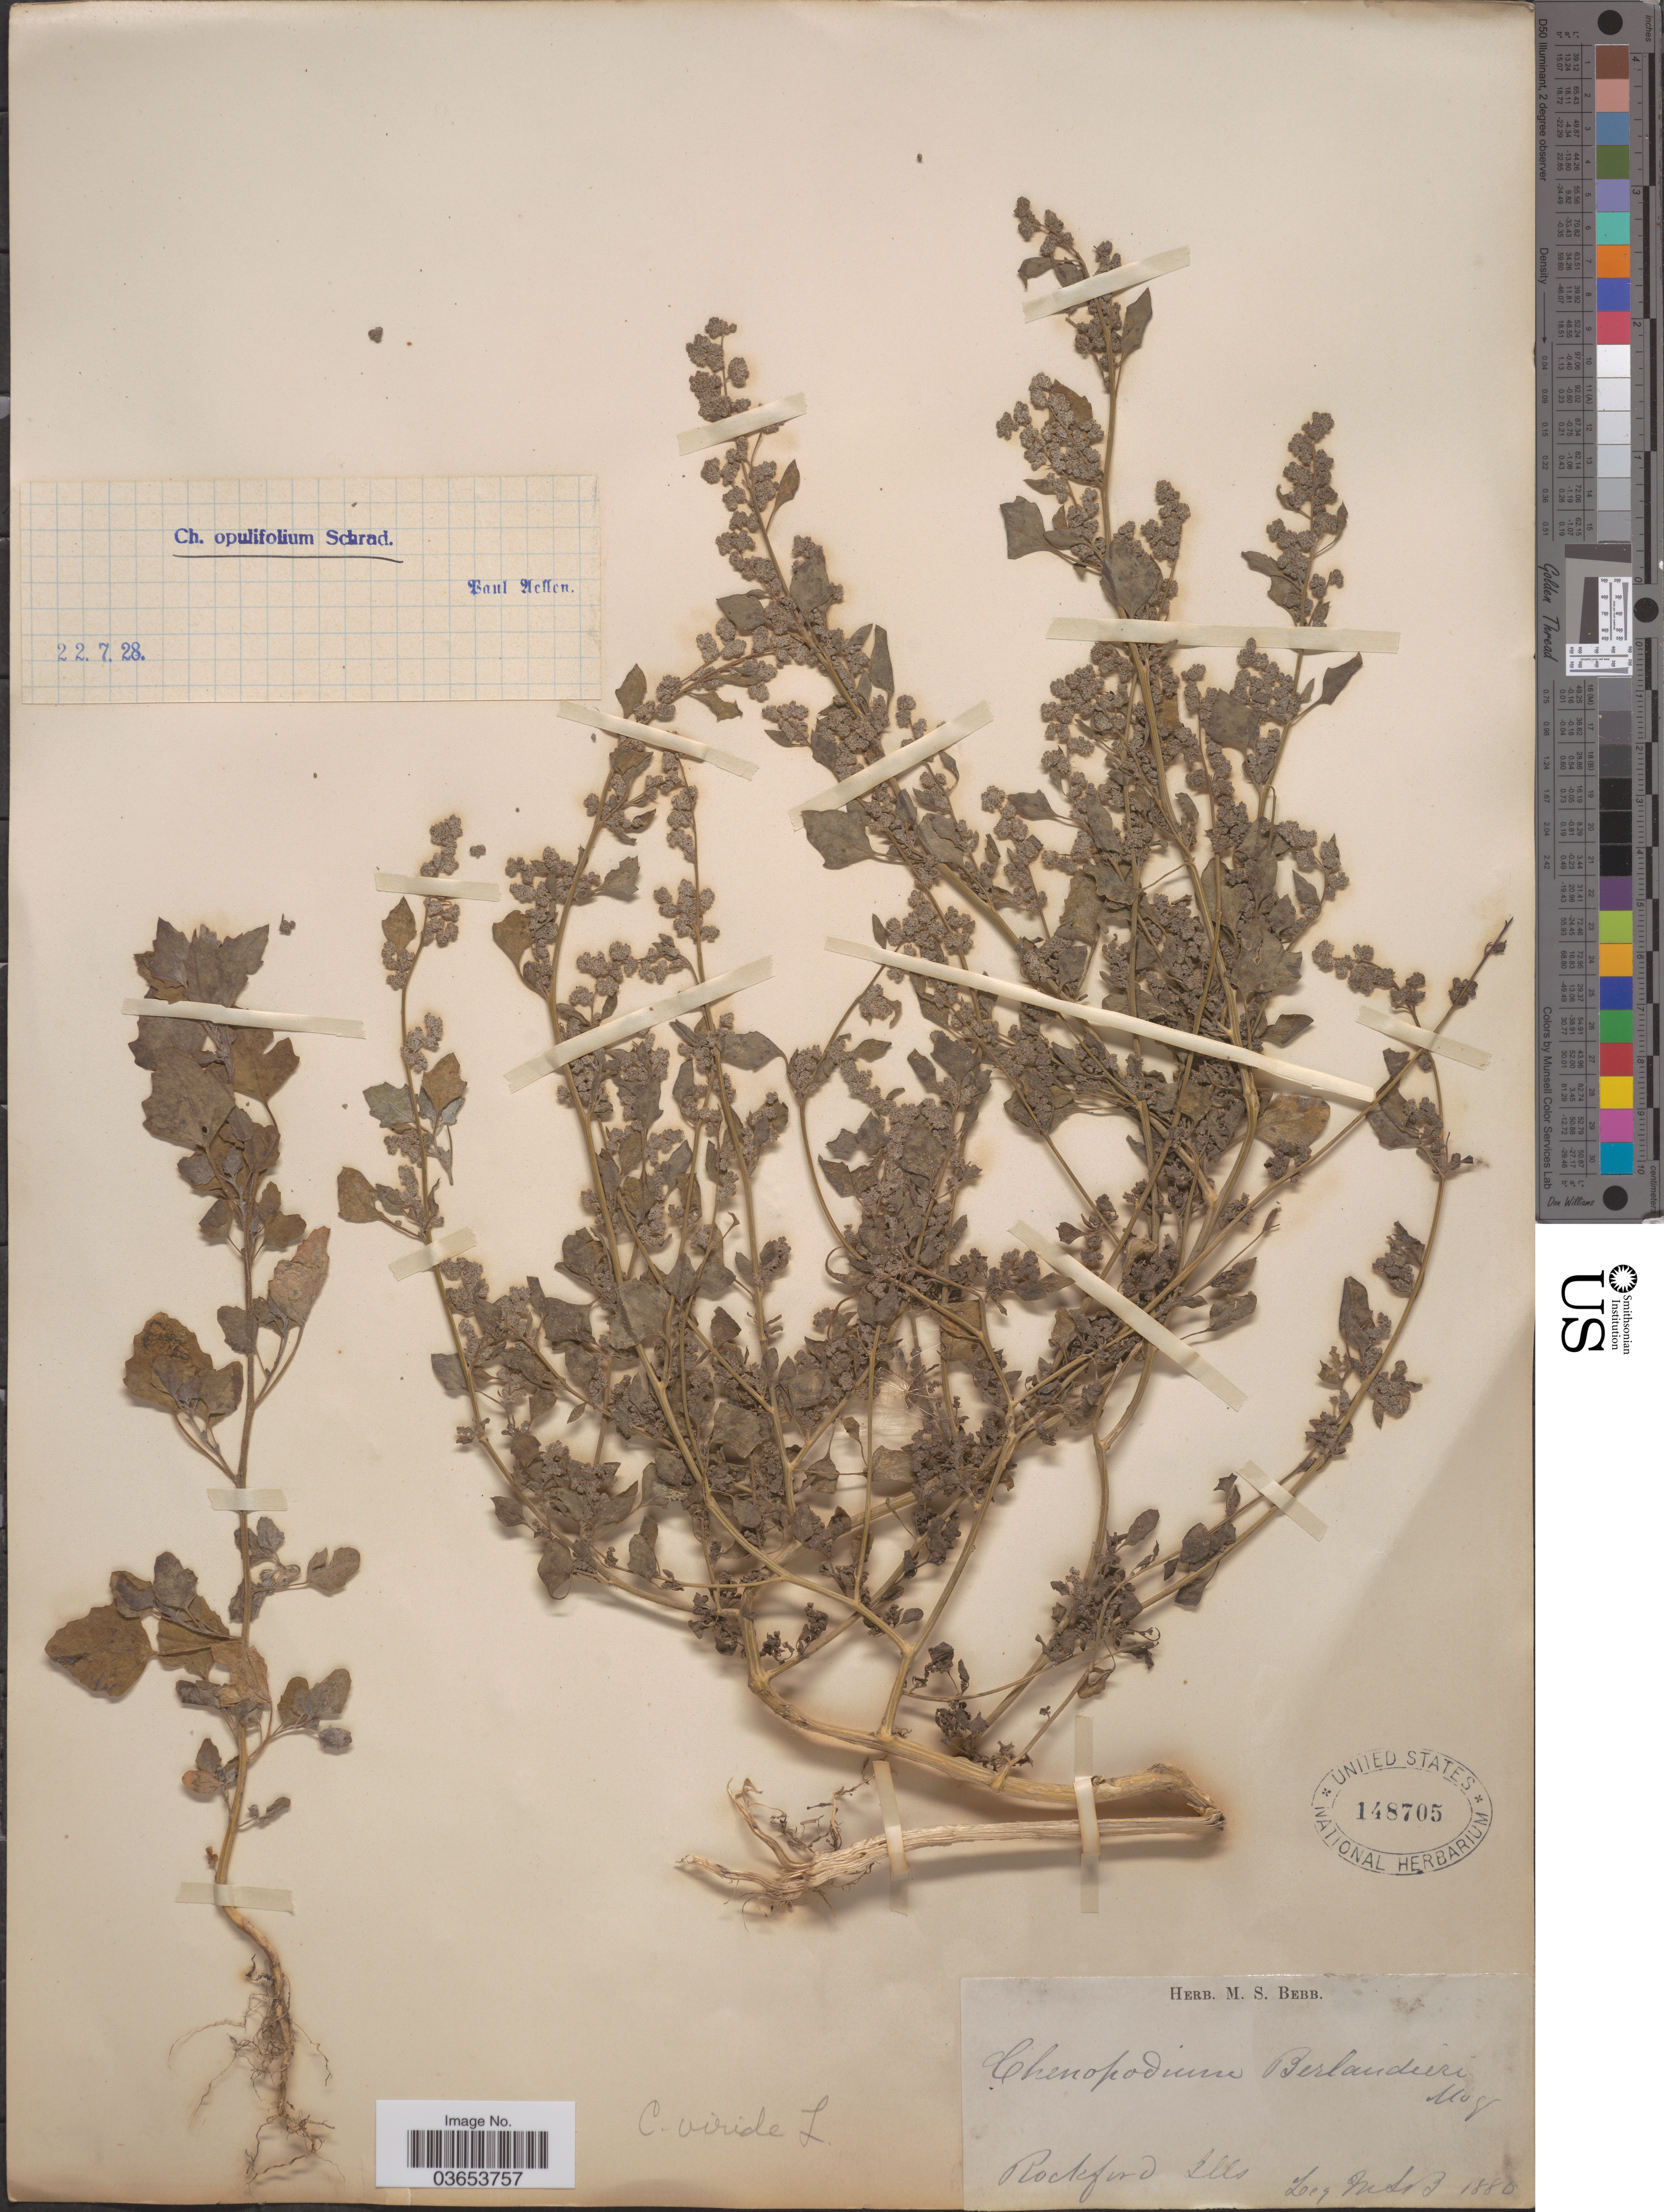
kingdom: Plantae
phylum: Tracheophyta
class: Magnoliopsida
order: Caryophyllales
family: Amaranthaceae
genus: Chenopodium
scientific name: Chenopodium opulifolium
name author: Schrad. ex W.D.J. Koch & Ziz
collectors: M. Bebb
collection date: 1880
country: United States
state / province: Illinois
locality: Rockford.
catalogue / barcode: US 148705